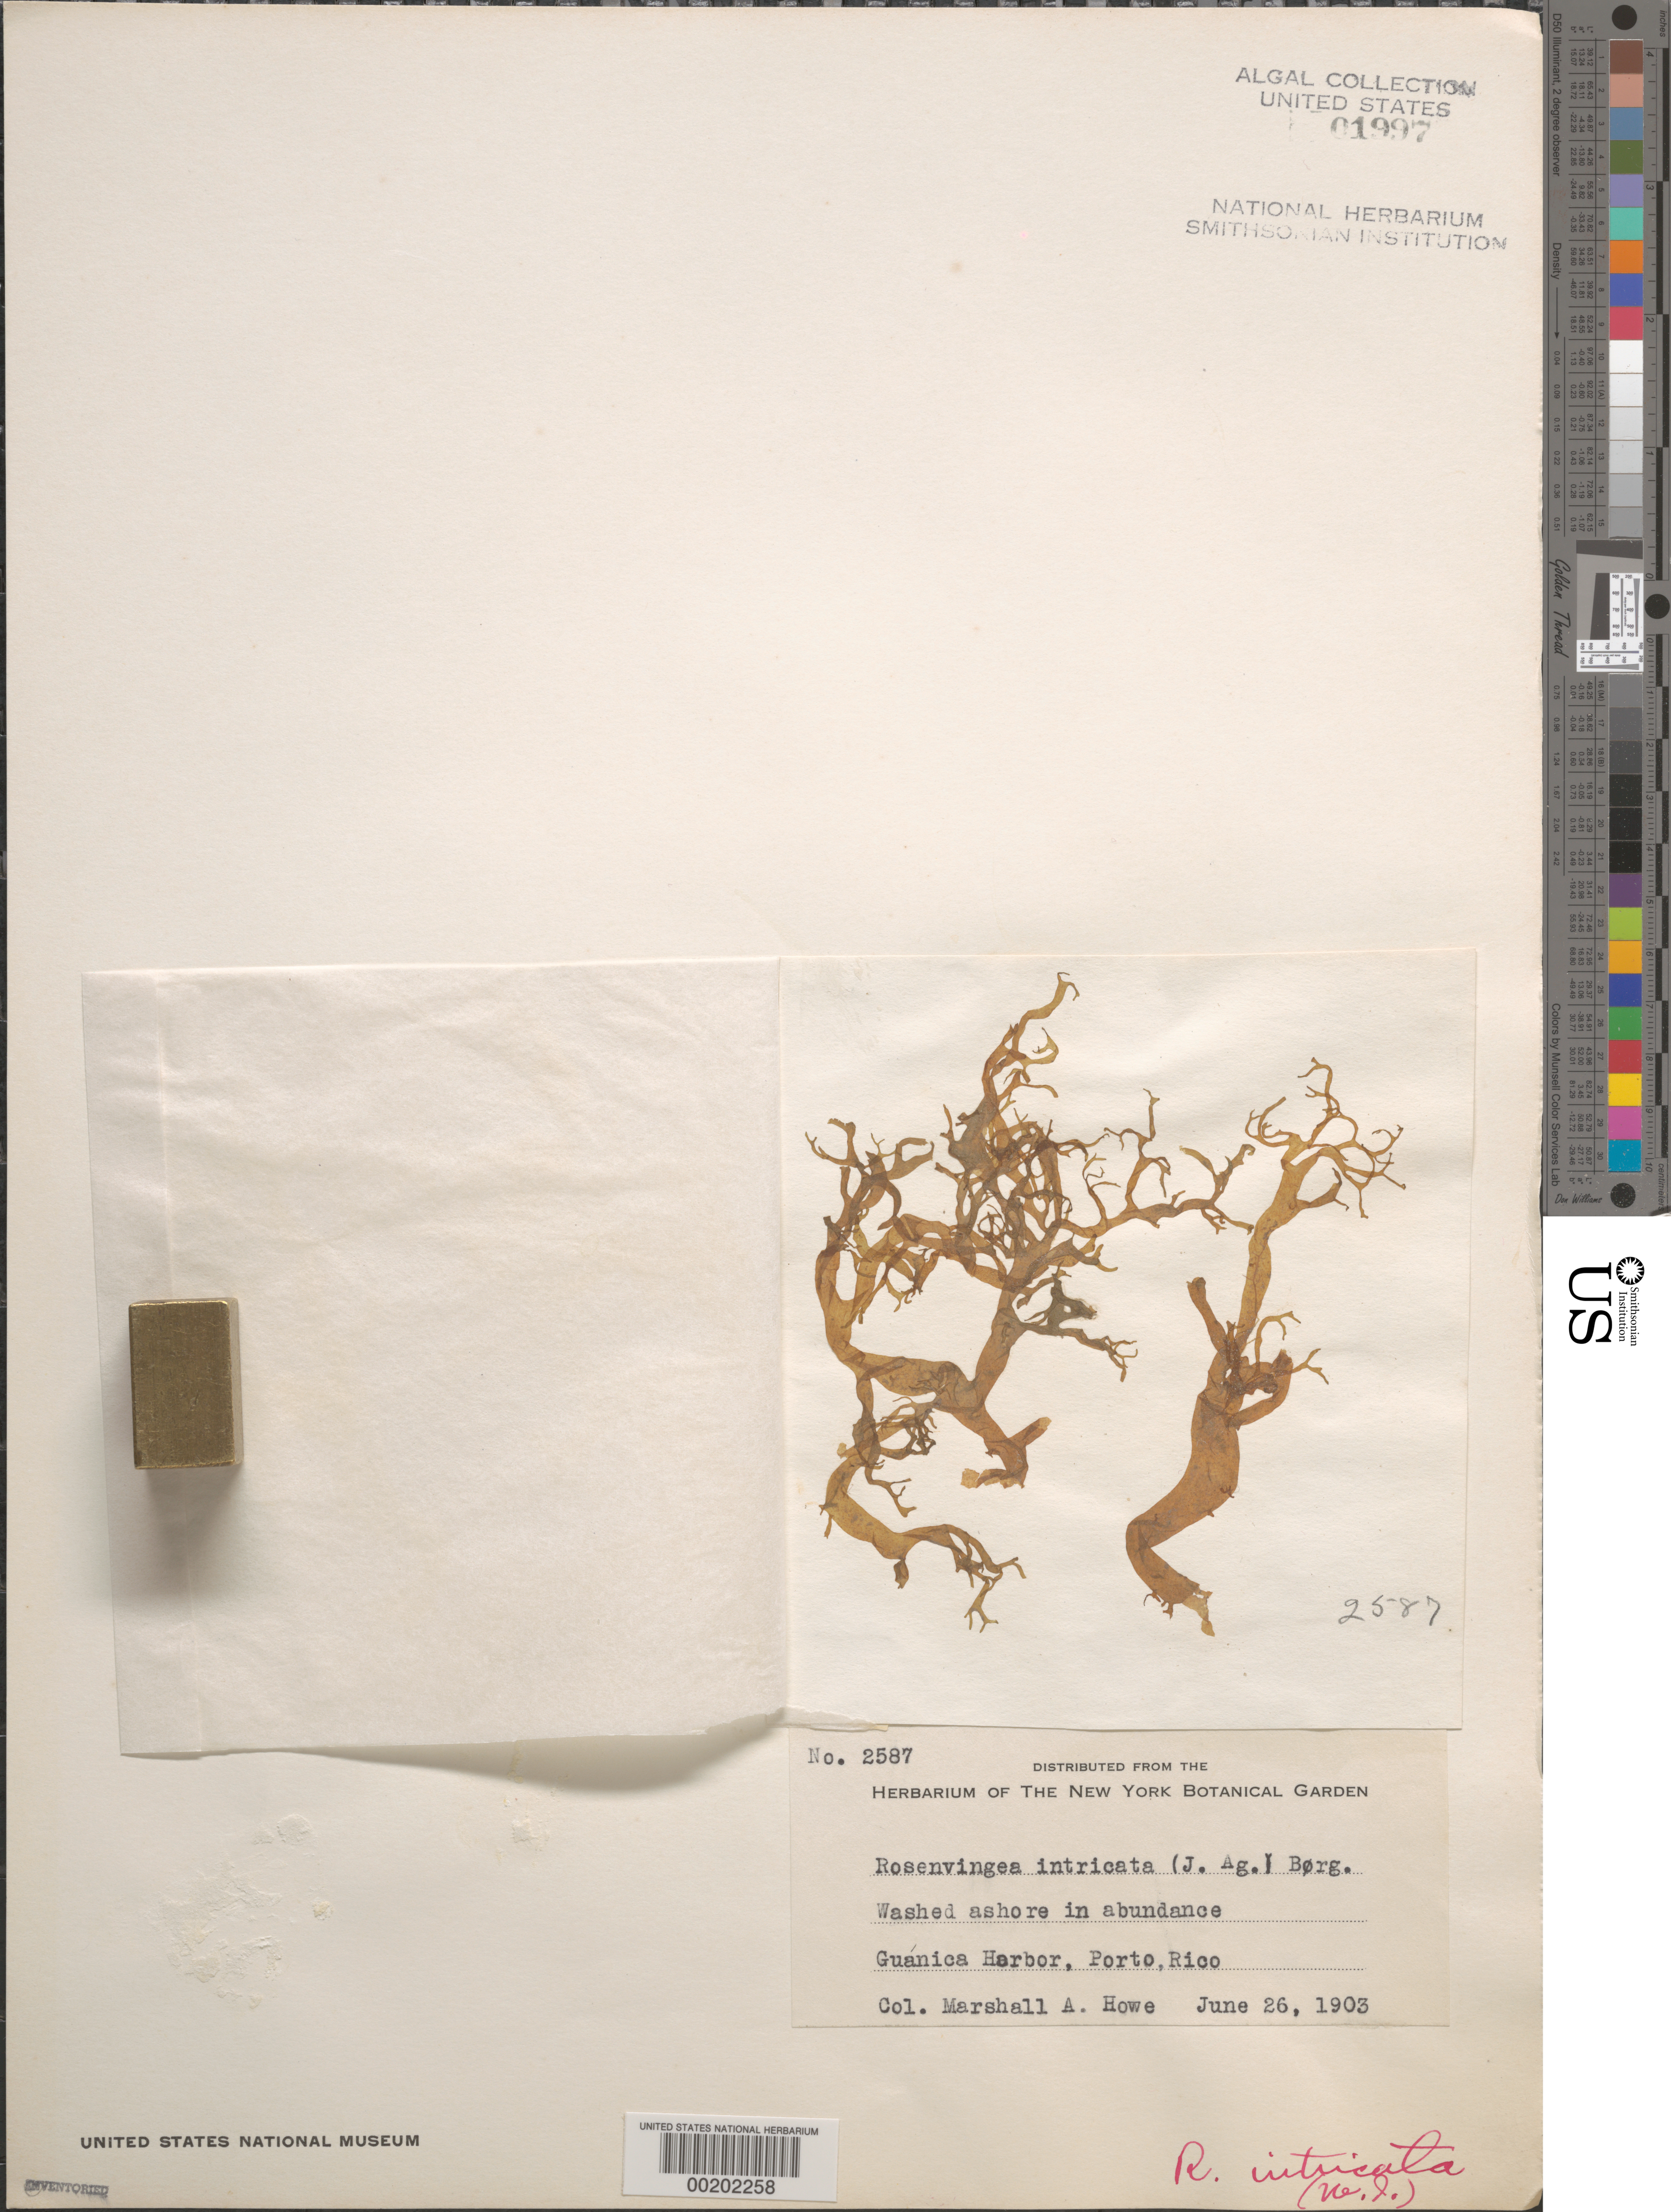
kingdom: Chromista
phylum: Ochrophyta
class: Phaeophyceae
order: Scytosiphonales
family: Scytosiphonaceae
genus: Rosenvingea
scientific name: Rosenvingea endiviifolia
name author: (Martius) M.J. Wynne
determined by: Algae name updating Project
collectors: M. A. Howe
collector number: MAH 2587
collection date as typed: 26 Jun 1903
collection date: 1903-06-26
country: Puerto Rico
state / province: Guanica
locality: Guanica harbor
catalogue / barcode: US 1997